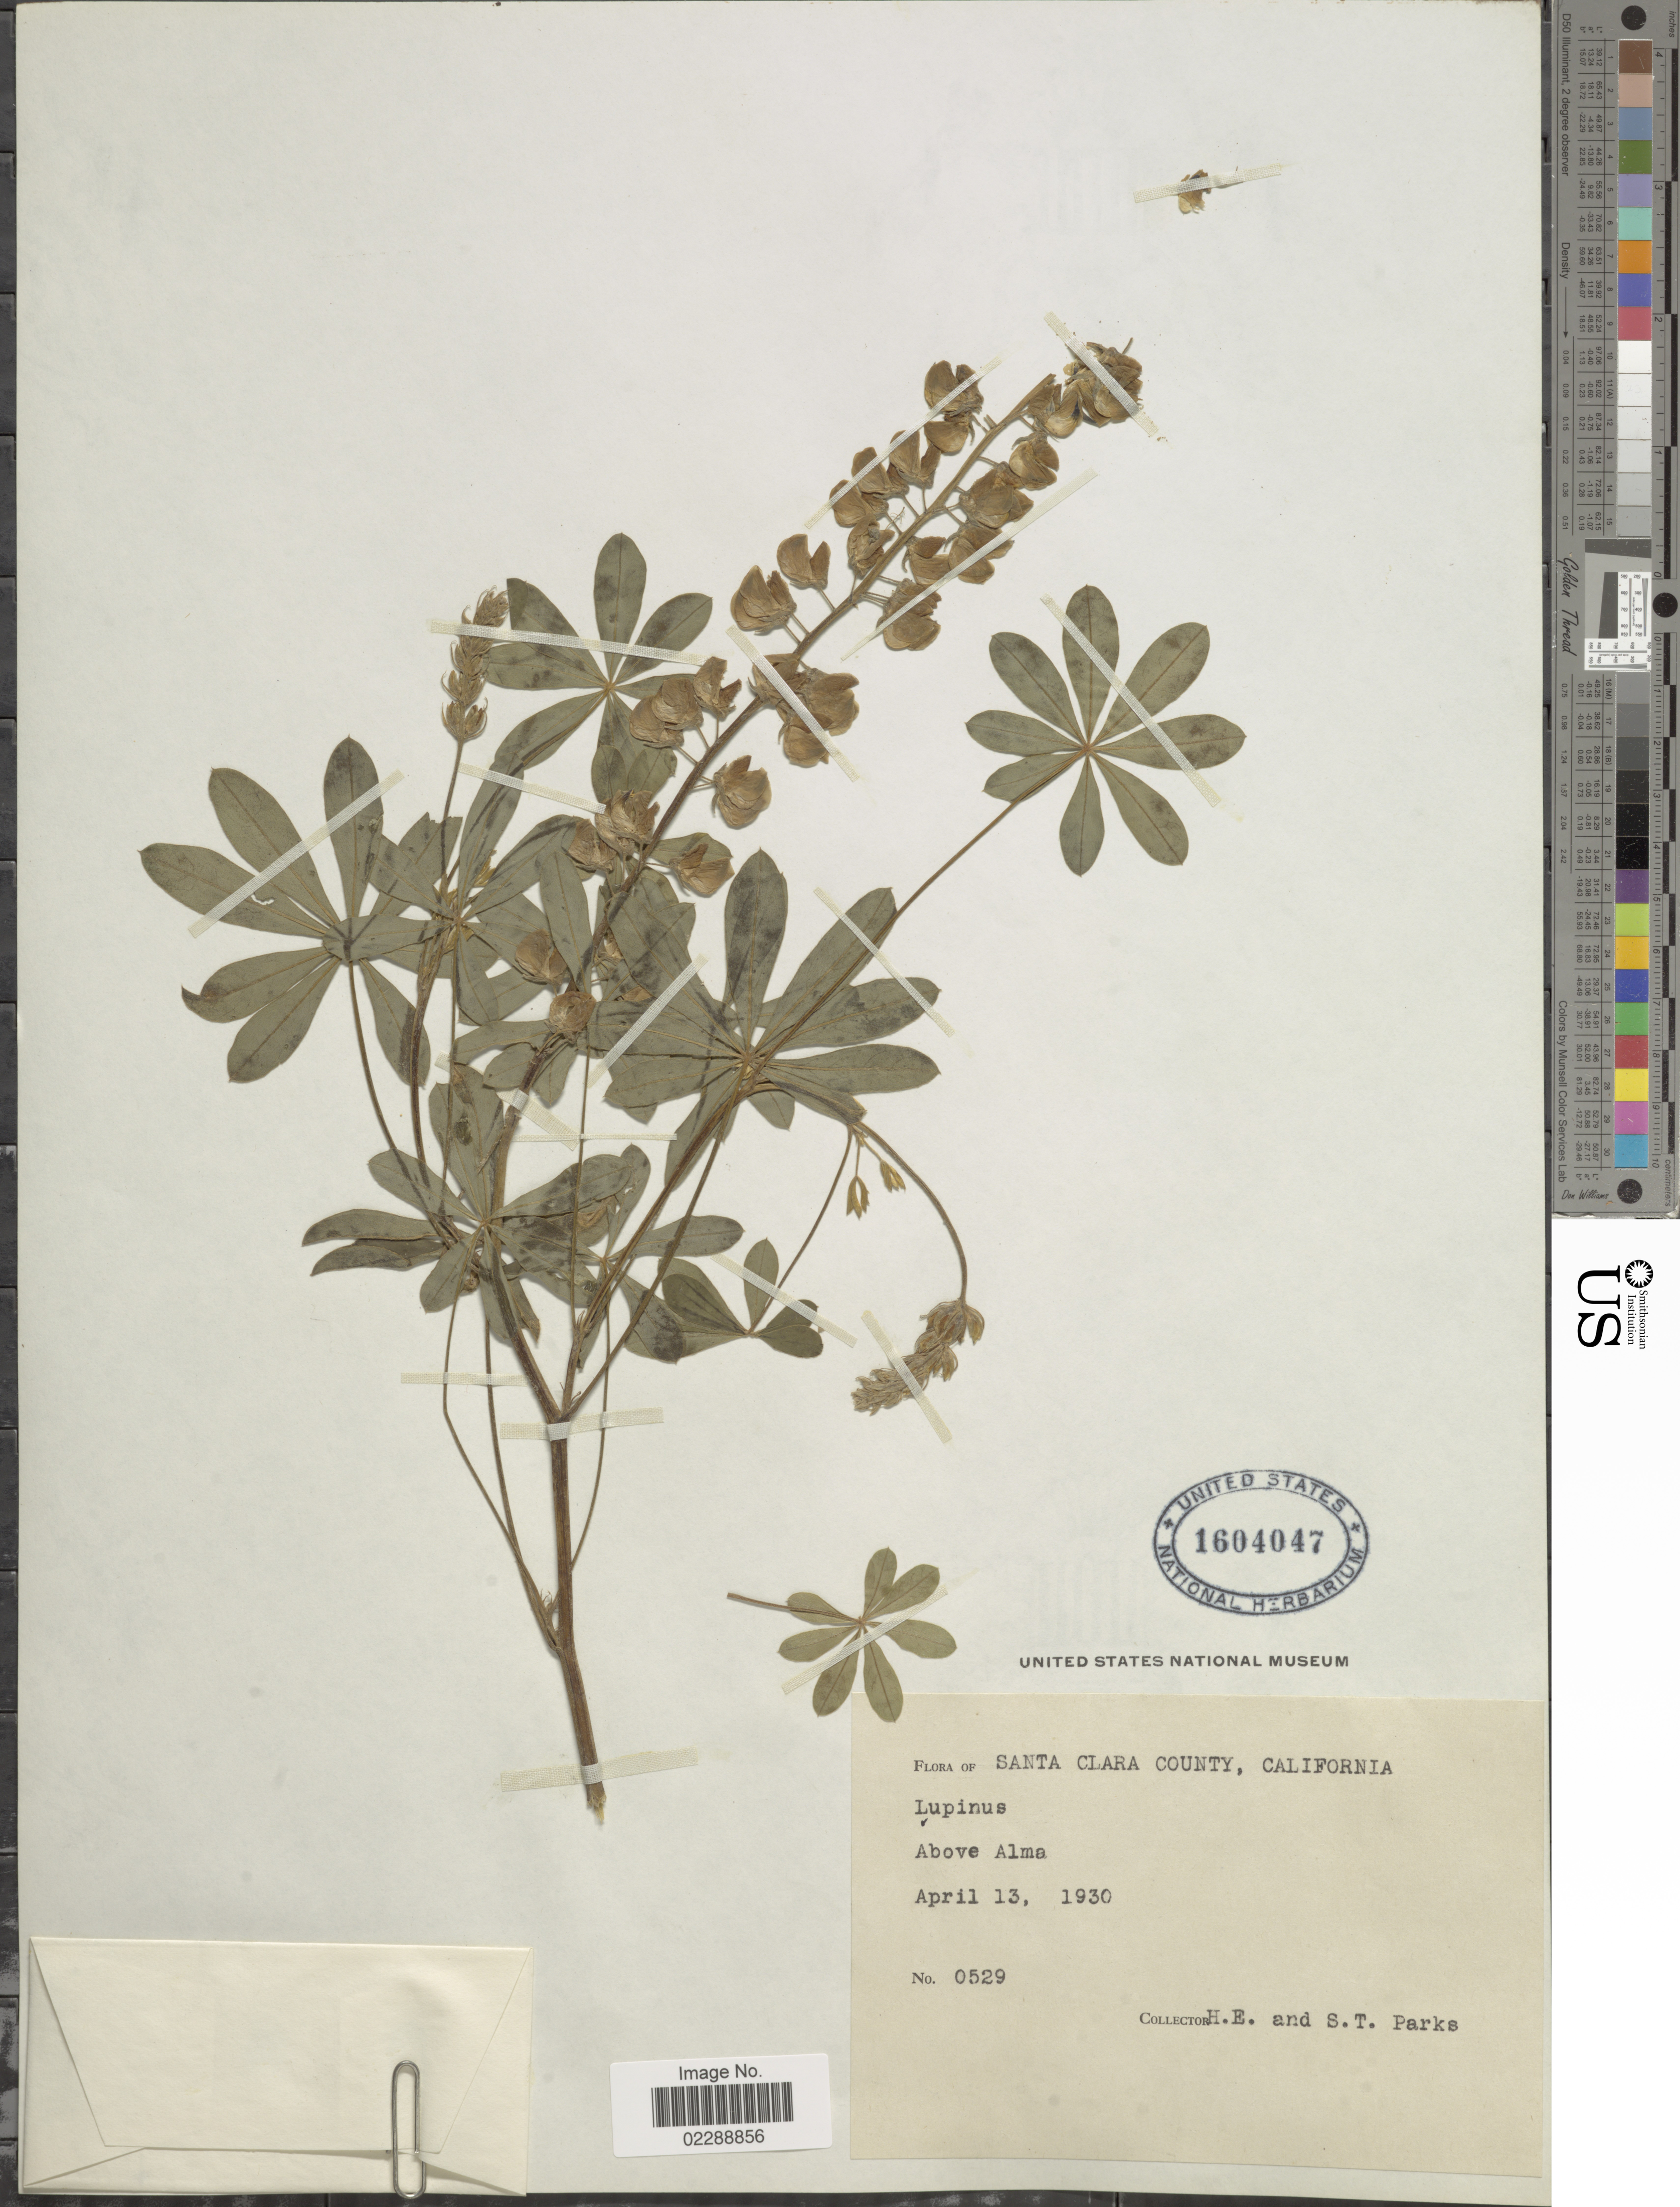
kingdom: Plantae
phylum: Tracheophyta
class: Magnoliopsida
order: Fabales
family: Fabaceae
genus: Lupinus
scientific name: Lupinus sp.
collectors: H. E. Parks & S. Parks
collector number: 0529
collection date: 1930-04-13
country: United States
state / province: California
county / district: Santa Clara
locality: Santa Clara County, Above Alma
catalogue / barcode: US 1604047